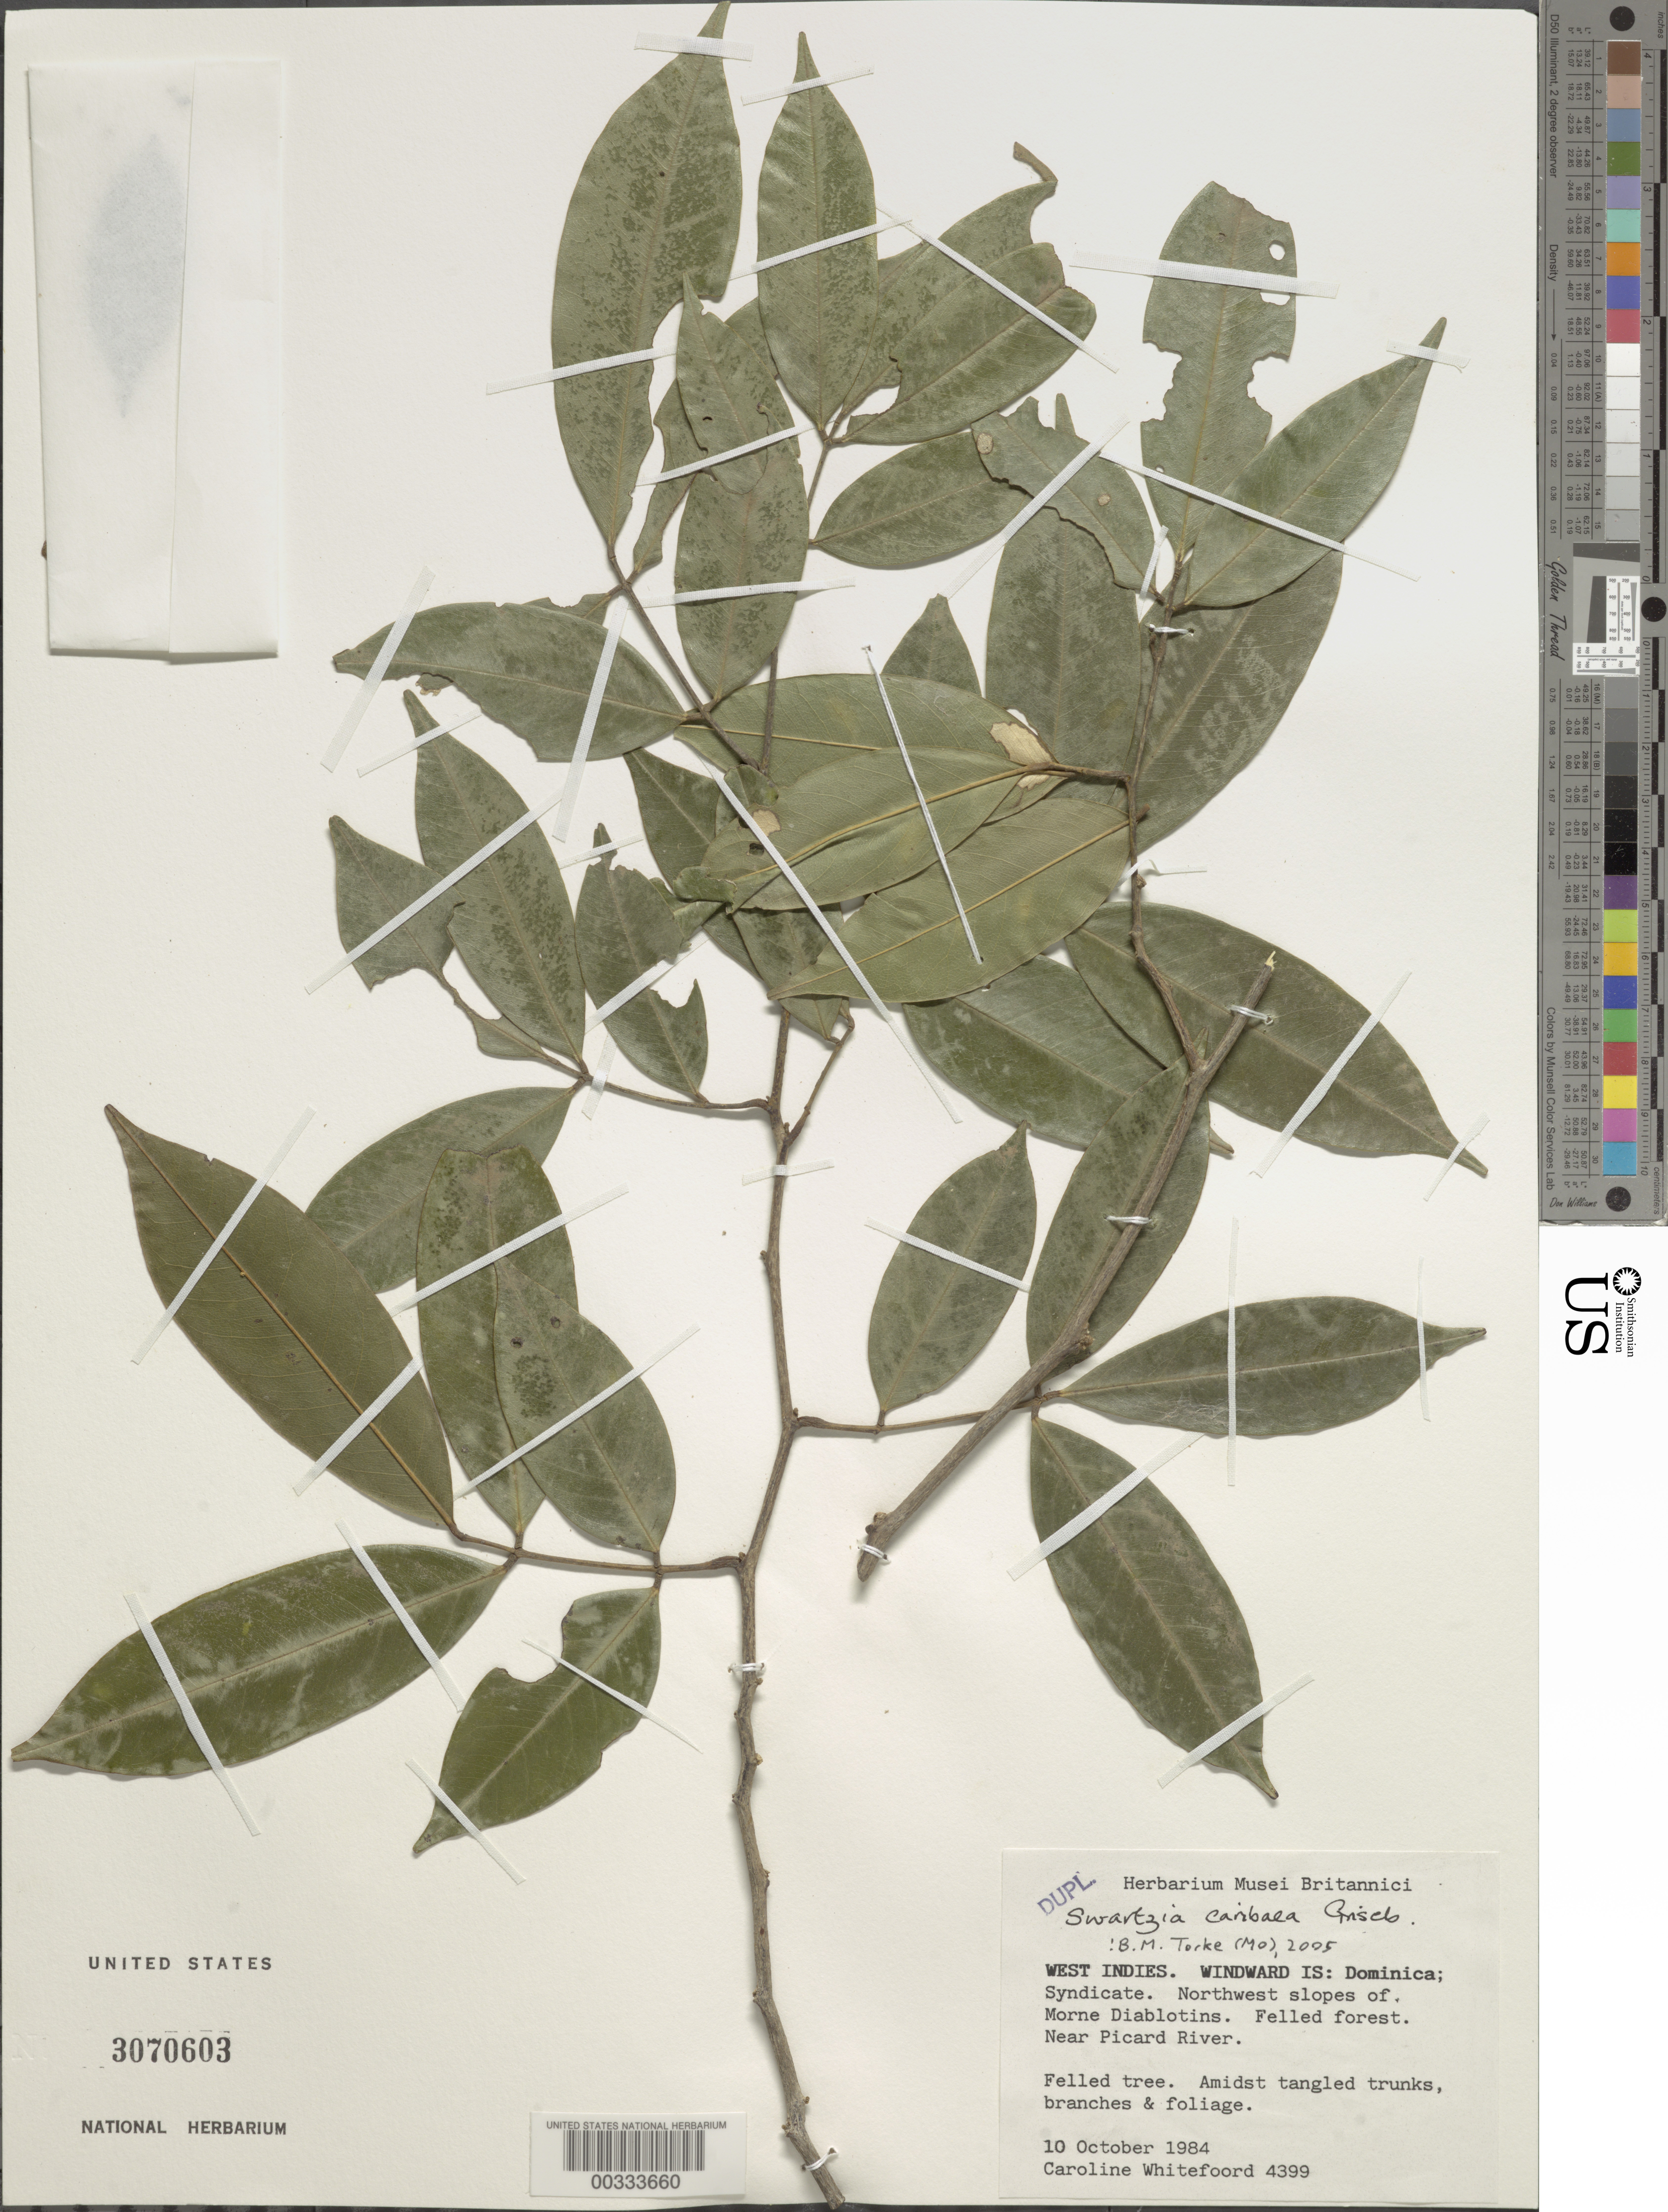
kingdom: Plantae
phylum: Tracheophyta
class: Magnoliopsida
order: Fabales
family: Fabaceae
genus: Swartzia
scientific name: Swartzia caribaea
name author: Griseb.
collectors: C. Whitefoord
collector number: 4399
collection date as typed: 10 Oct 1984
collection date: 1984-10-10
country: Dominica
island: Dominica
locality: Nw slopes of morne diablotin; syndicate estate; near picard river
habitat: Felled forest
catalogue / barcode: US 3070603